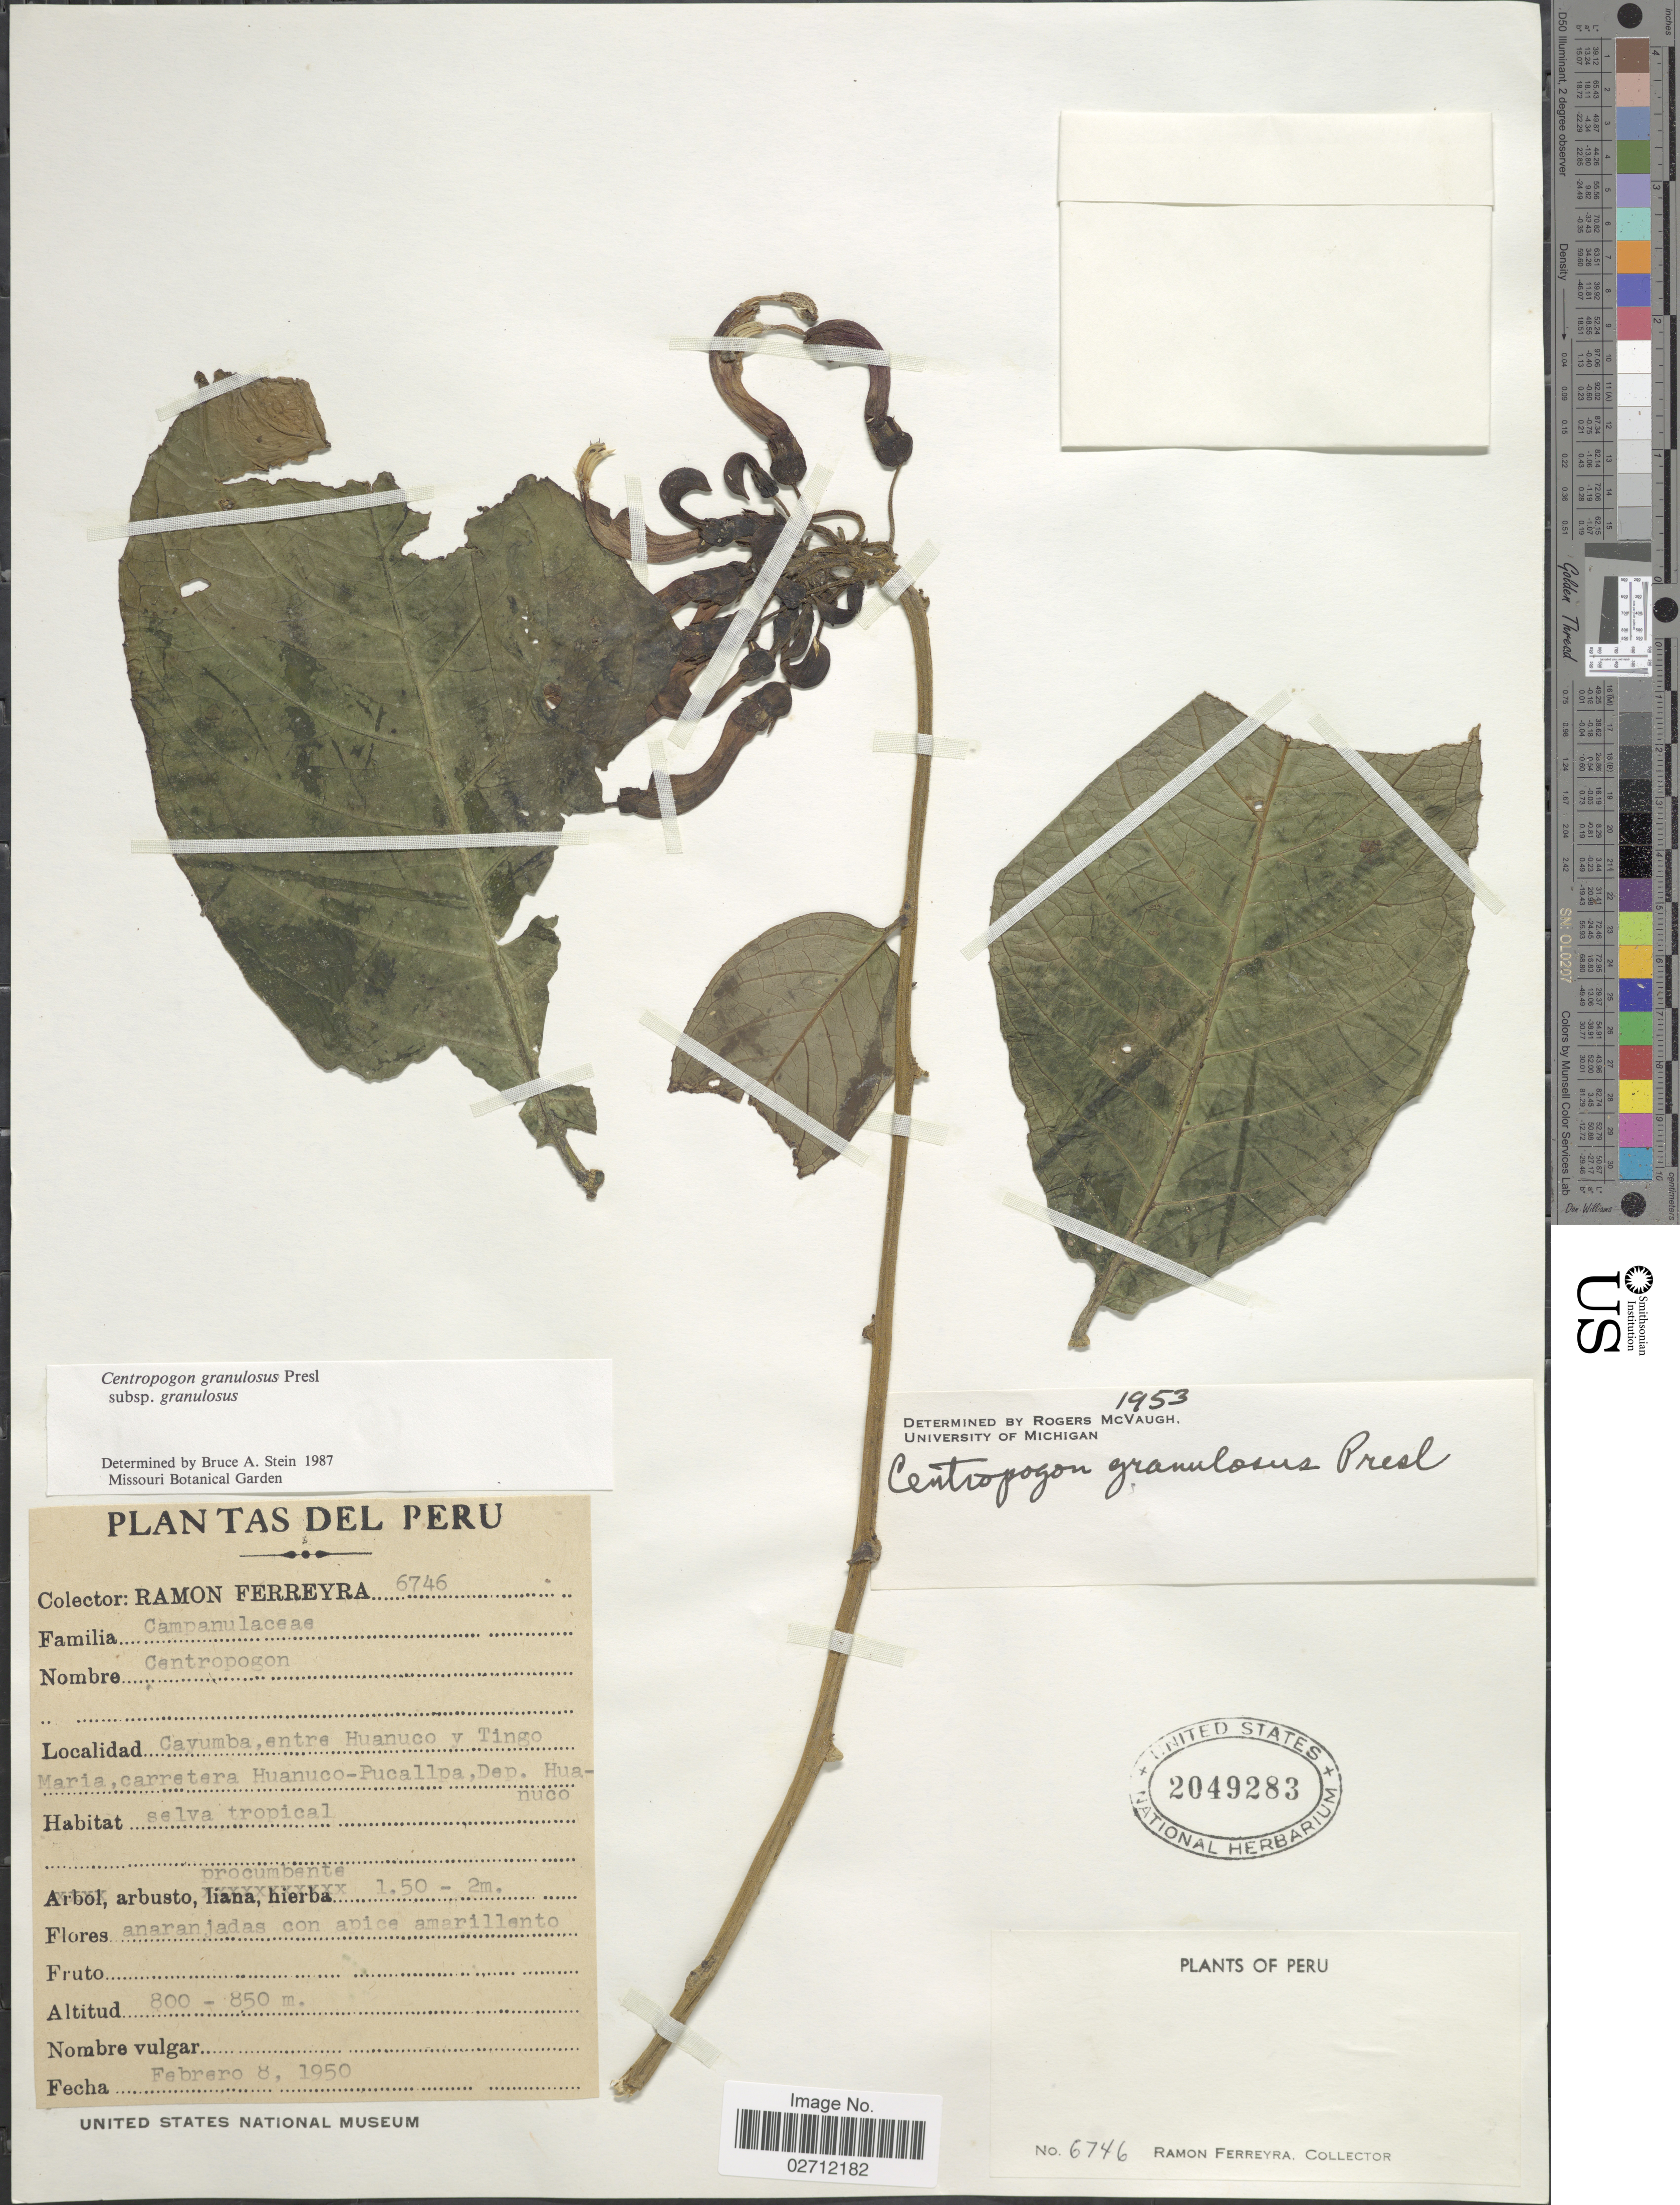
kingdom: Plantae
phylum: Tracheophyta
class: Magnoliopsida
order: Asterales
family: Campanulaceae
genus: Centropogon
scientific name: Centropogon granulosus subsp. granulosus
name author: C. Presl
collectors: R. A. Ferreyra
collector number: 6746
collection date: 1950-02-08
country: Peru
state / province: Huánuco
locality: Cayumba, entre Huanuco y Tingo Maria, carretera Huanuco-Pucallpa.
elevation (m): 800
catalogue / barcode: US 2049283